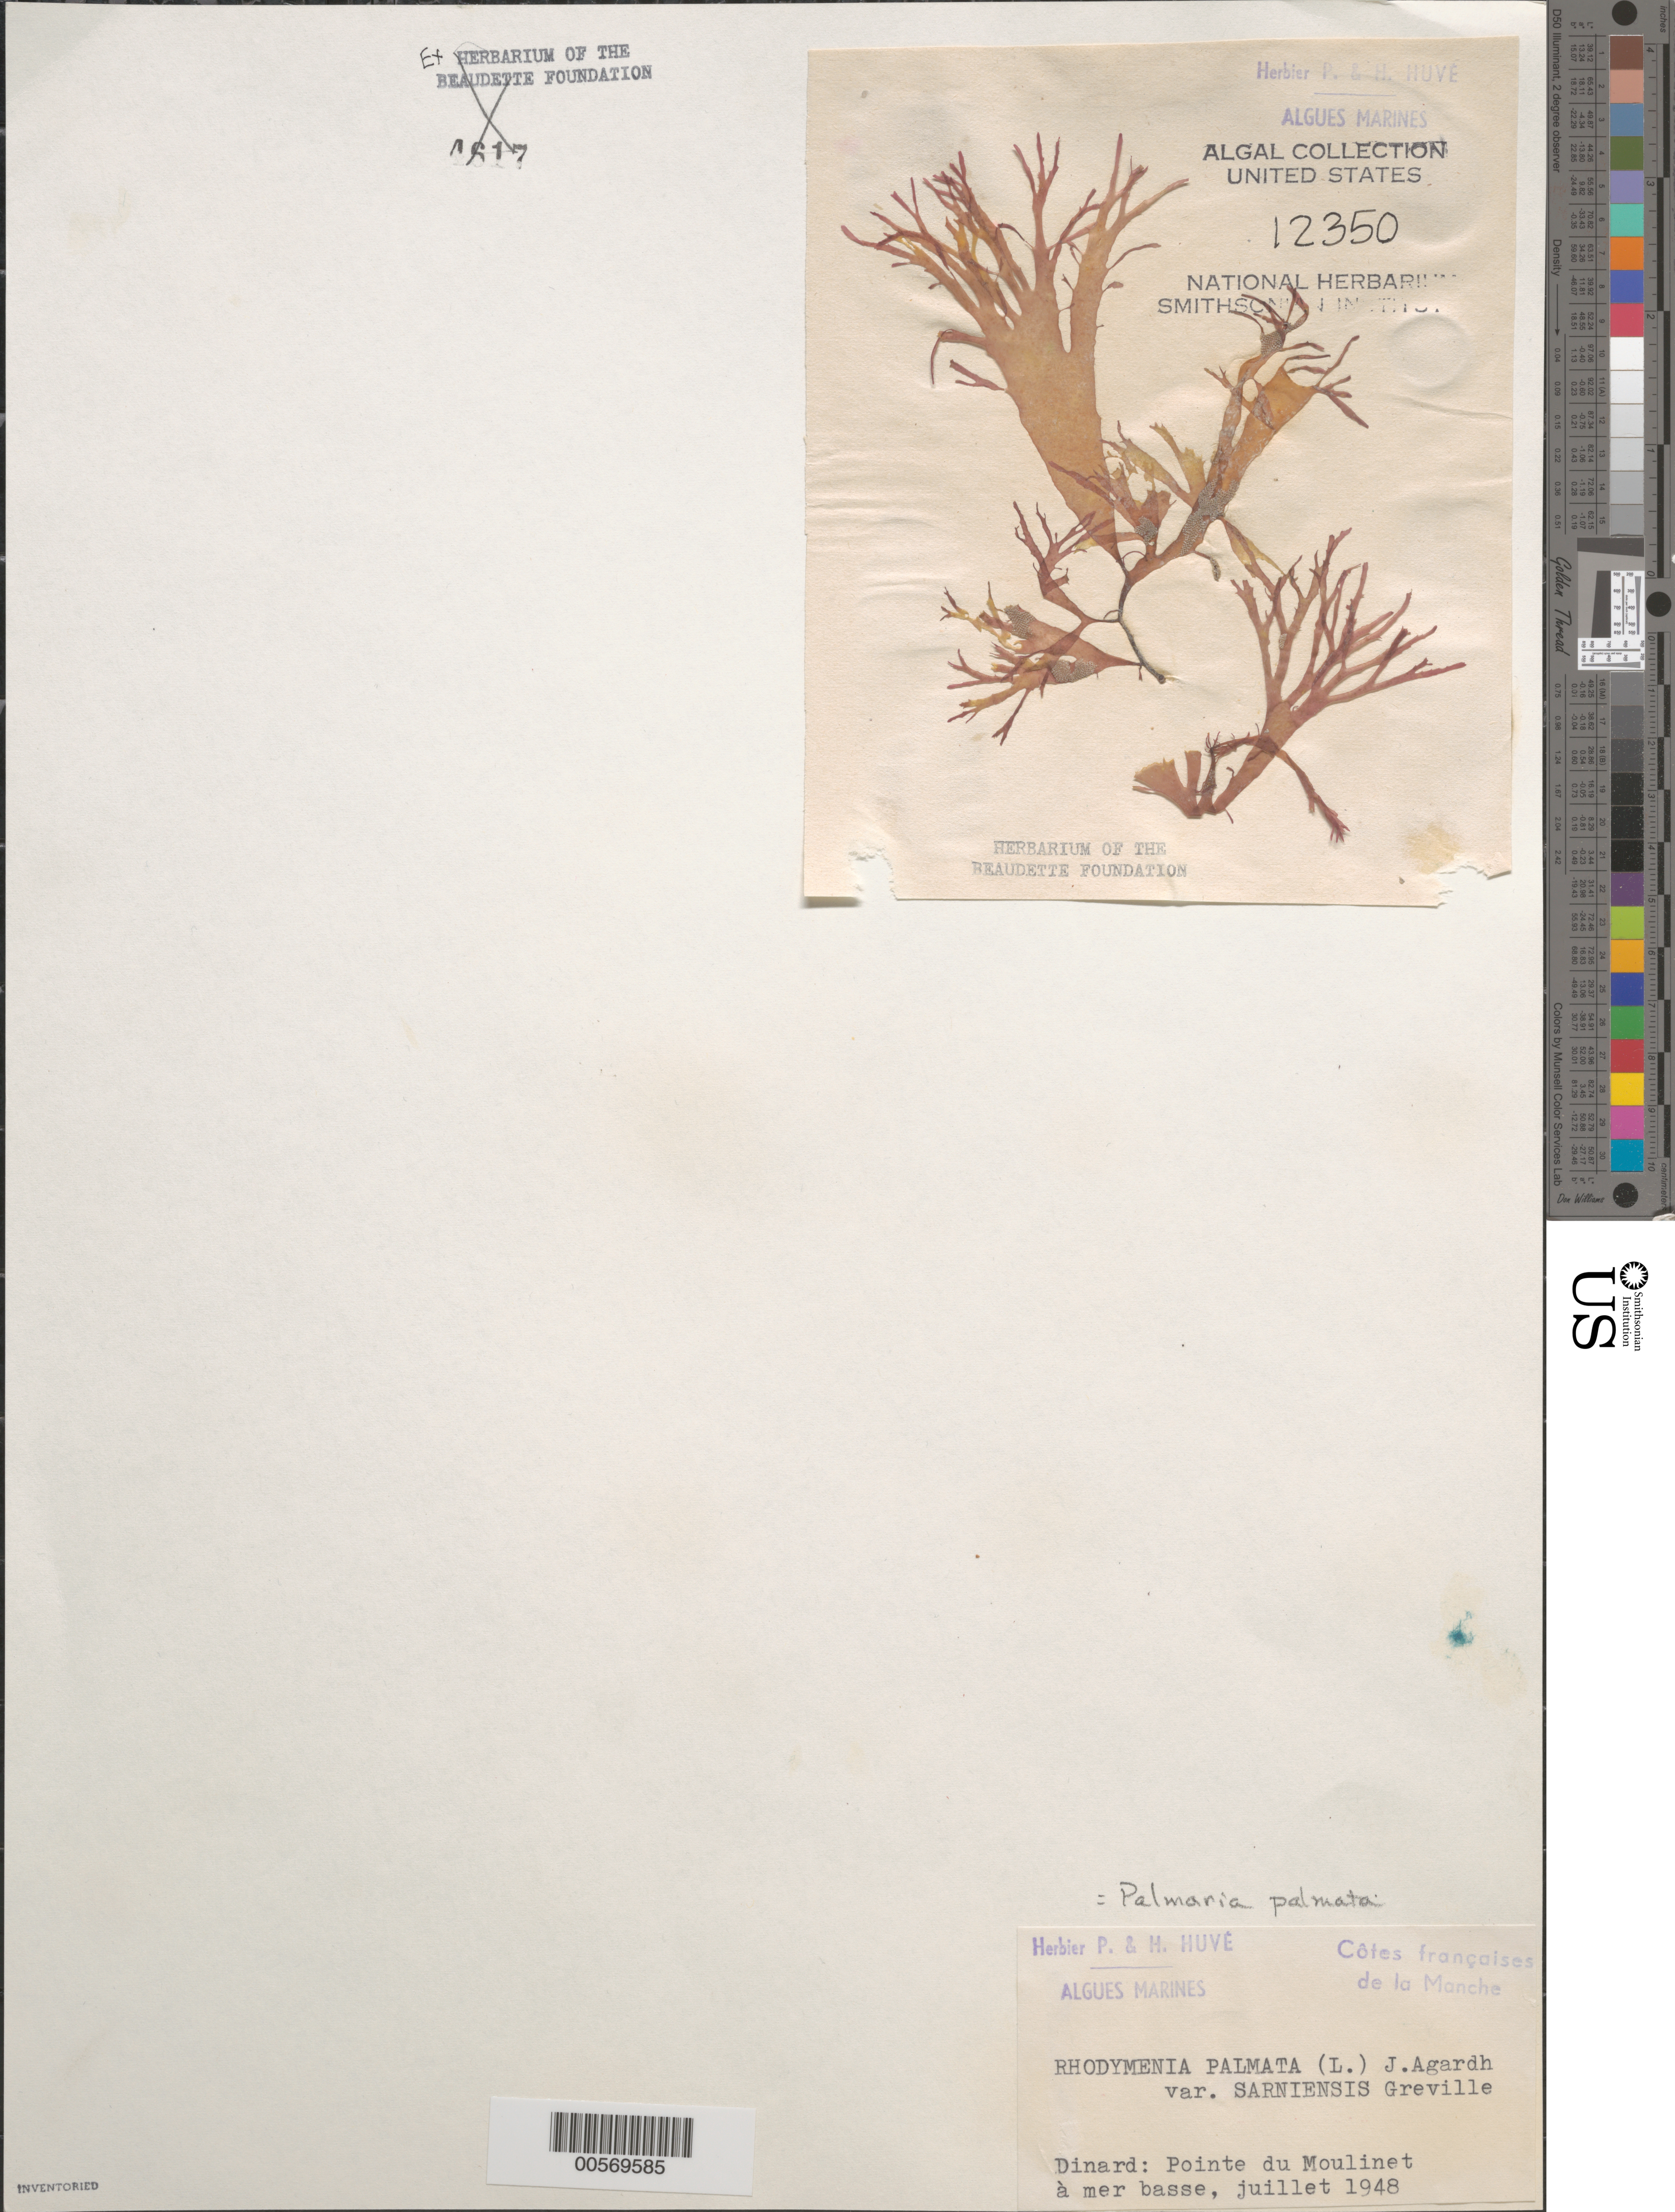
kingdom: Plantae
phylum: Rhodophyta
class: Florideophyceae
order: Palmariales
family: Palmariaceae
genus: Palmaria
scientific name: Palmaria palmata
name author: (L.) F. Weber & D. Mohr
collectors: P. Huve & H. Huve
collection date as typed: Jul 1948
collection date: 1948-07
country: France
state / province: Bretagne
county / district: Ille-et-Vilaine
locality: Pointe du Moulinet, Dinard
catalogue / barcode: US 12350